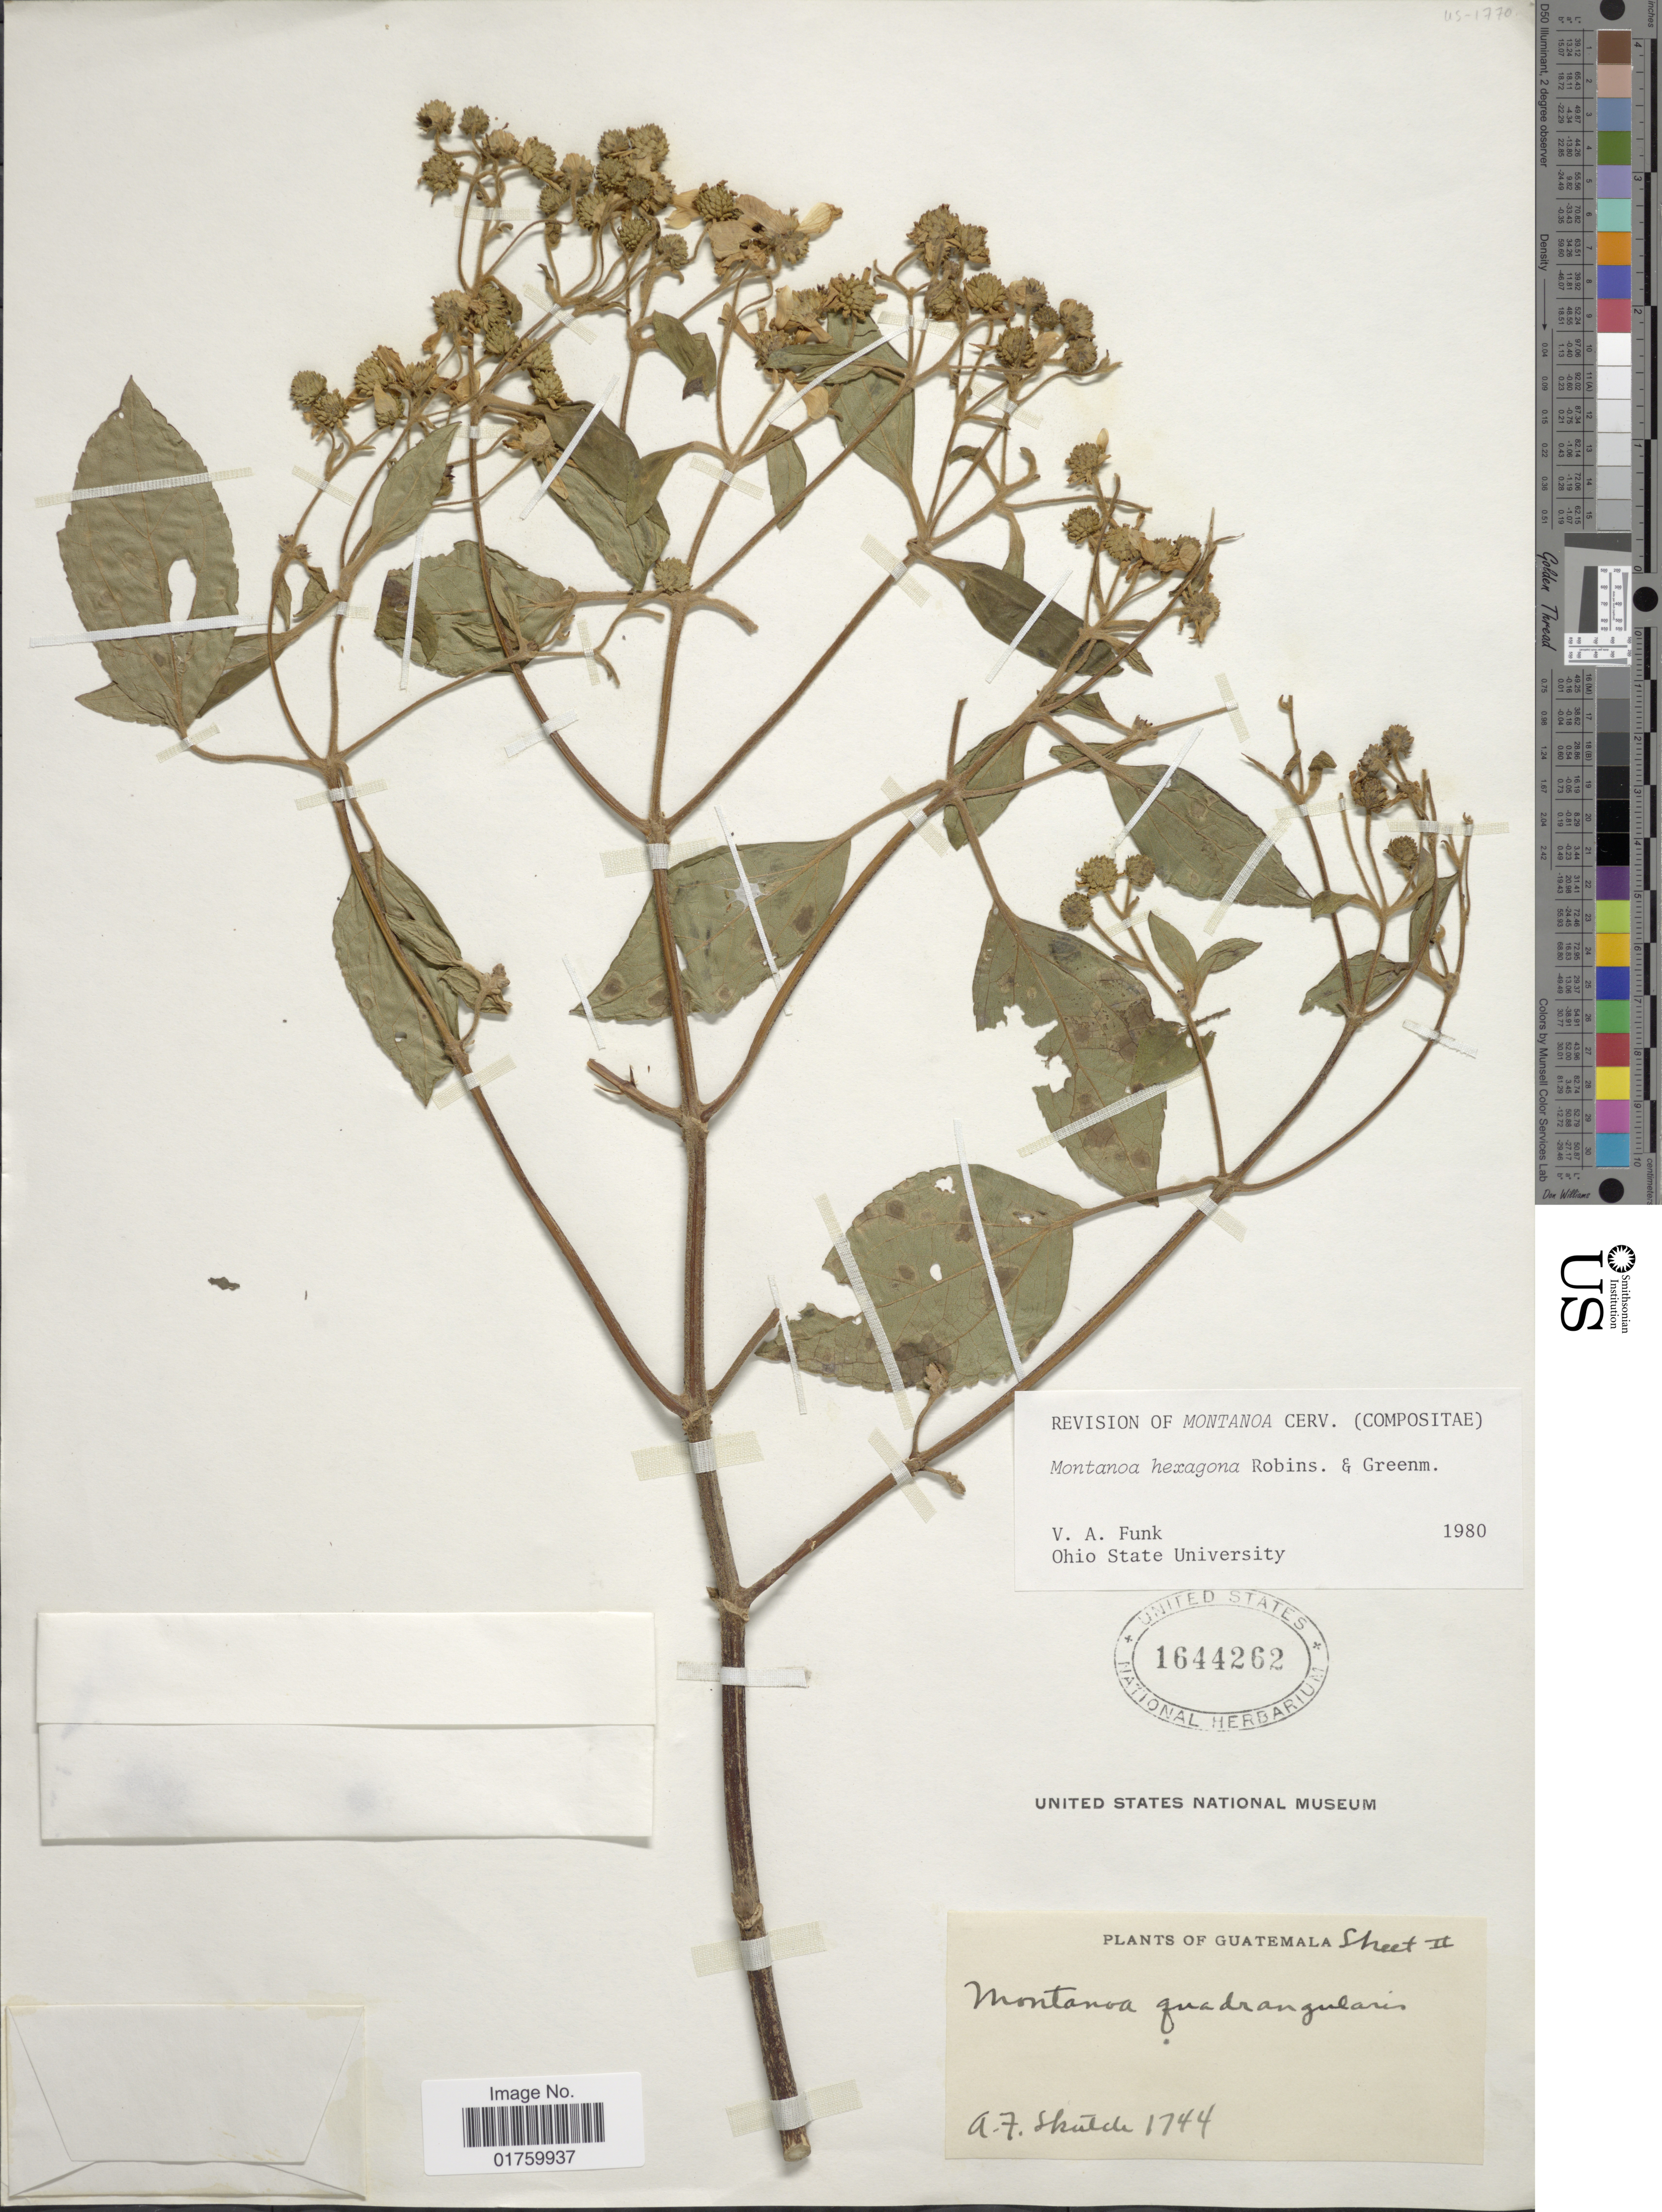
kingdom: Plantae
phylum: Tracheophyta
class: Magnoliopsida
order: Asterales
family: Asteraceae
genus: Montanoa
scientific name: Montanoa hexagona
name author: B.L. Rob. & Greenm.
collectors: A. F. Skutch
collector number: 1744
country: Guatemala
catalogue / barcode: US 1644262